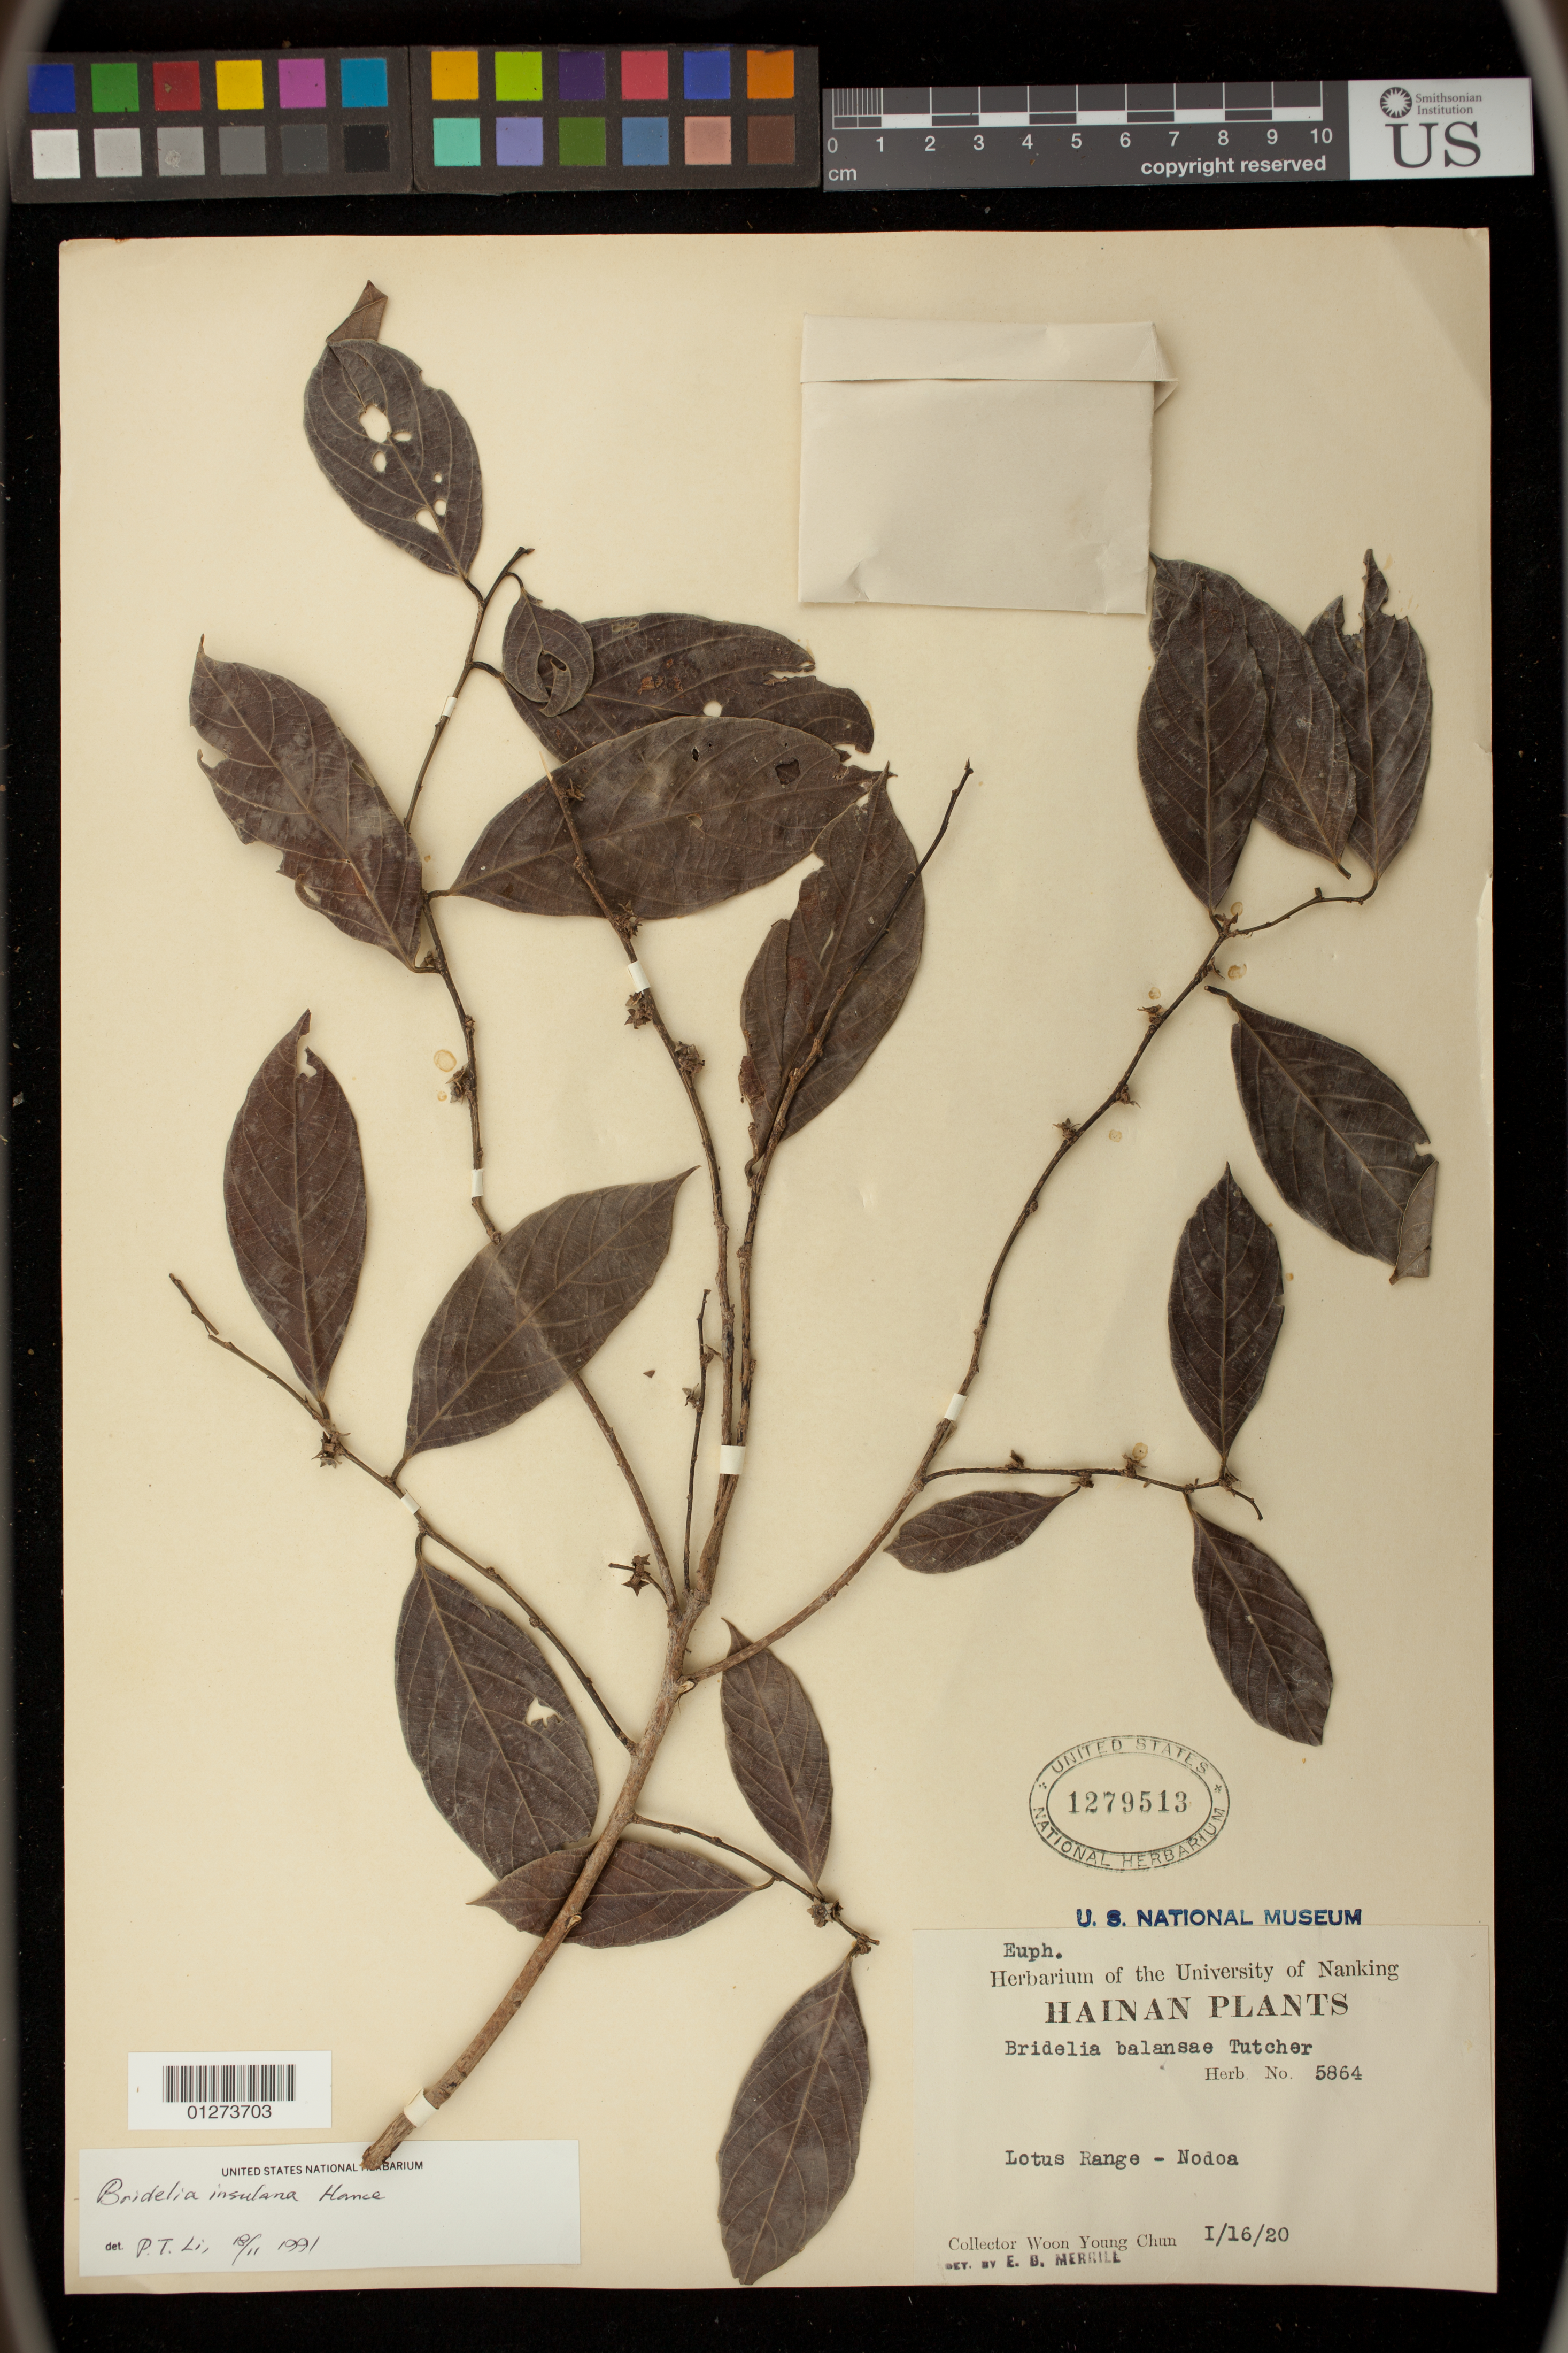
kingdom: Plantae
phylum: Tracheophyta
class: Magnoliopsida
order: Malpighiales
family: Phyllanthaceae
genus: Bridelia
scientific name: Bridelia balansae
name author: Tutcher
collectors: W. Y. Chun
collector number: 5864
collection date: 1920-01-16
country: China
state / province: Hainan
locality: Lotus Range - Nodoa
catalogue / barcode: US 1279513